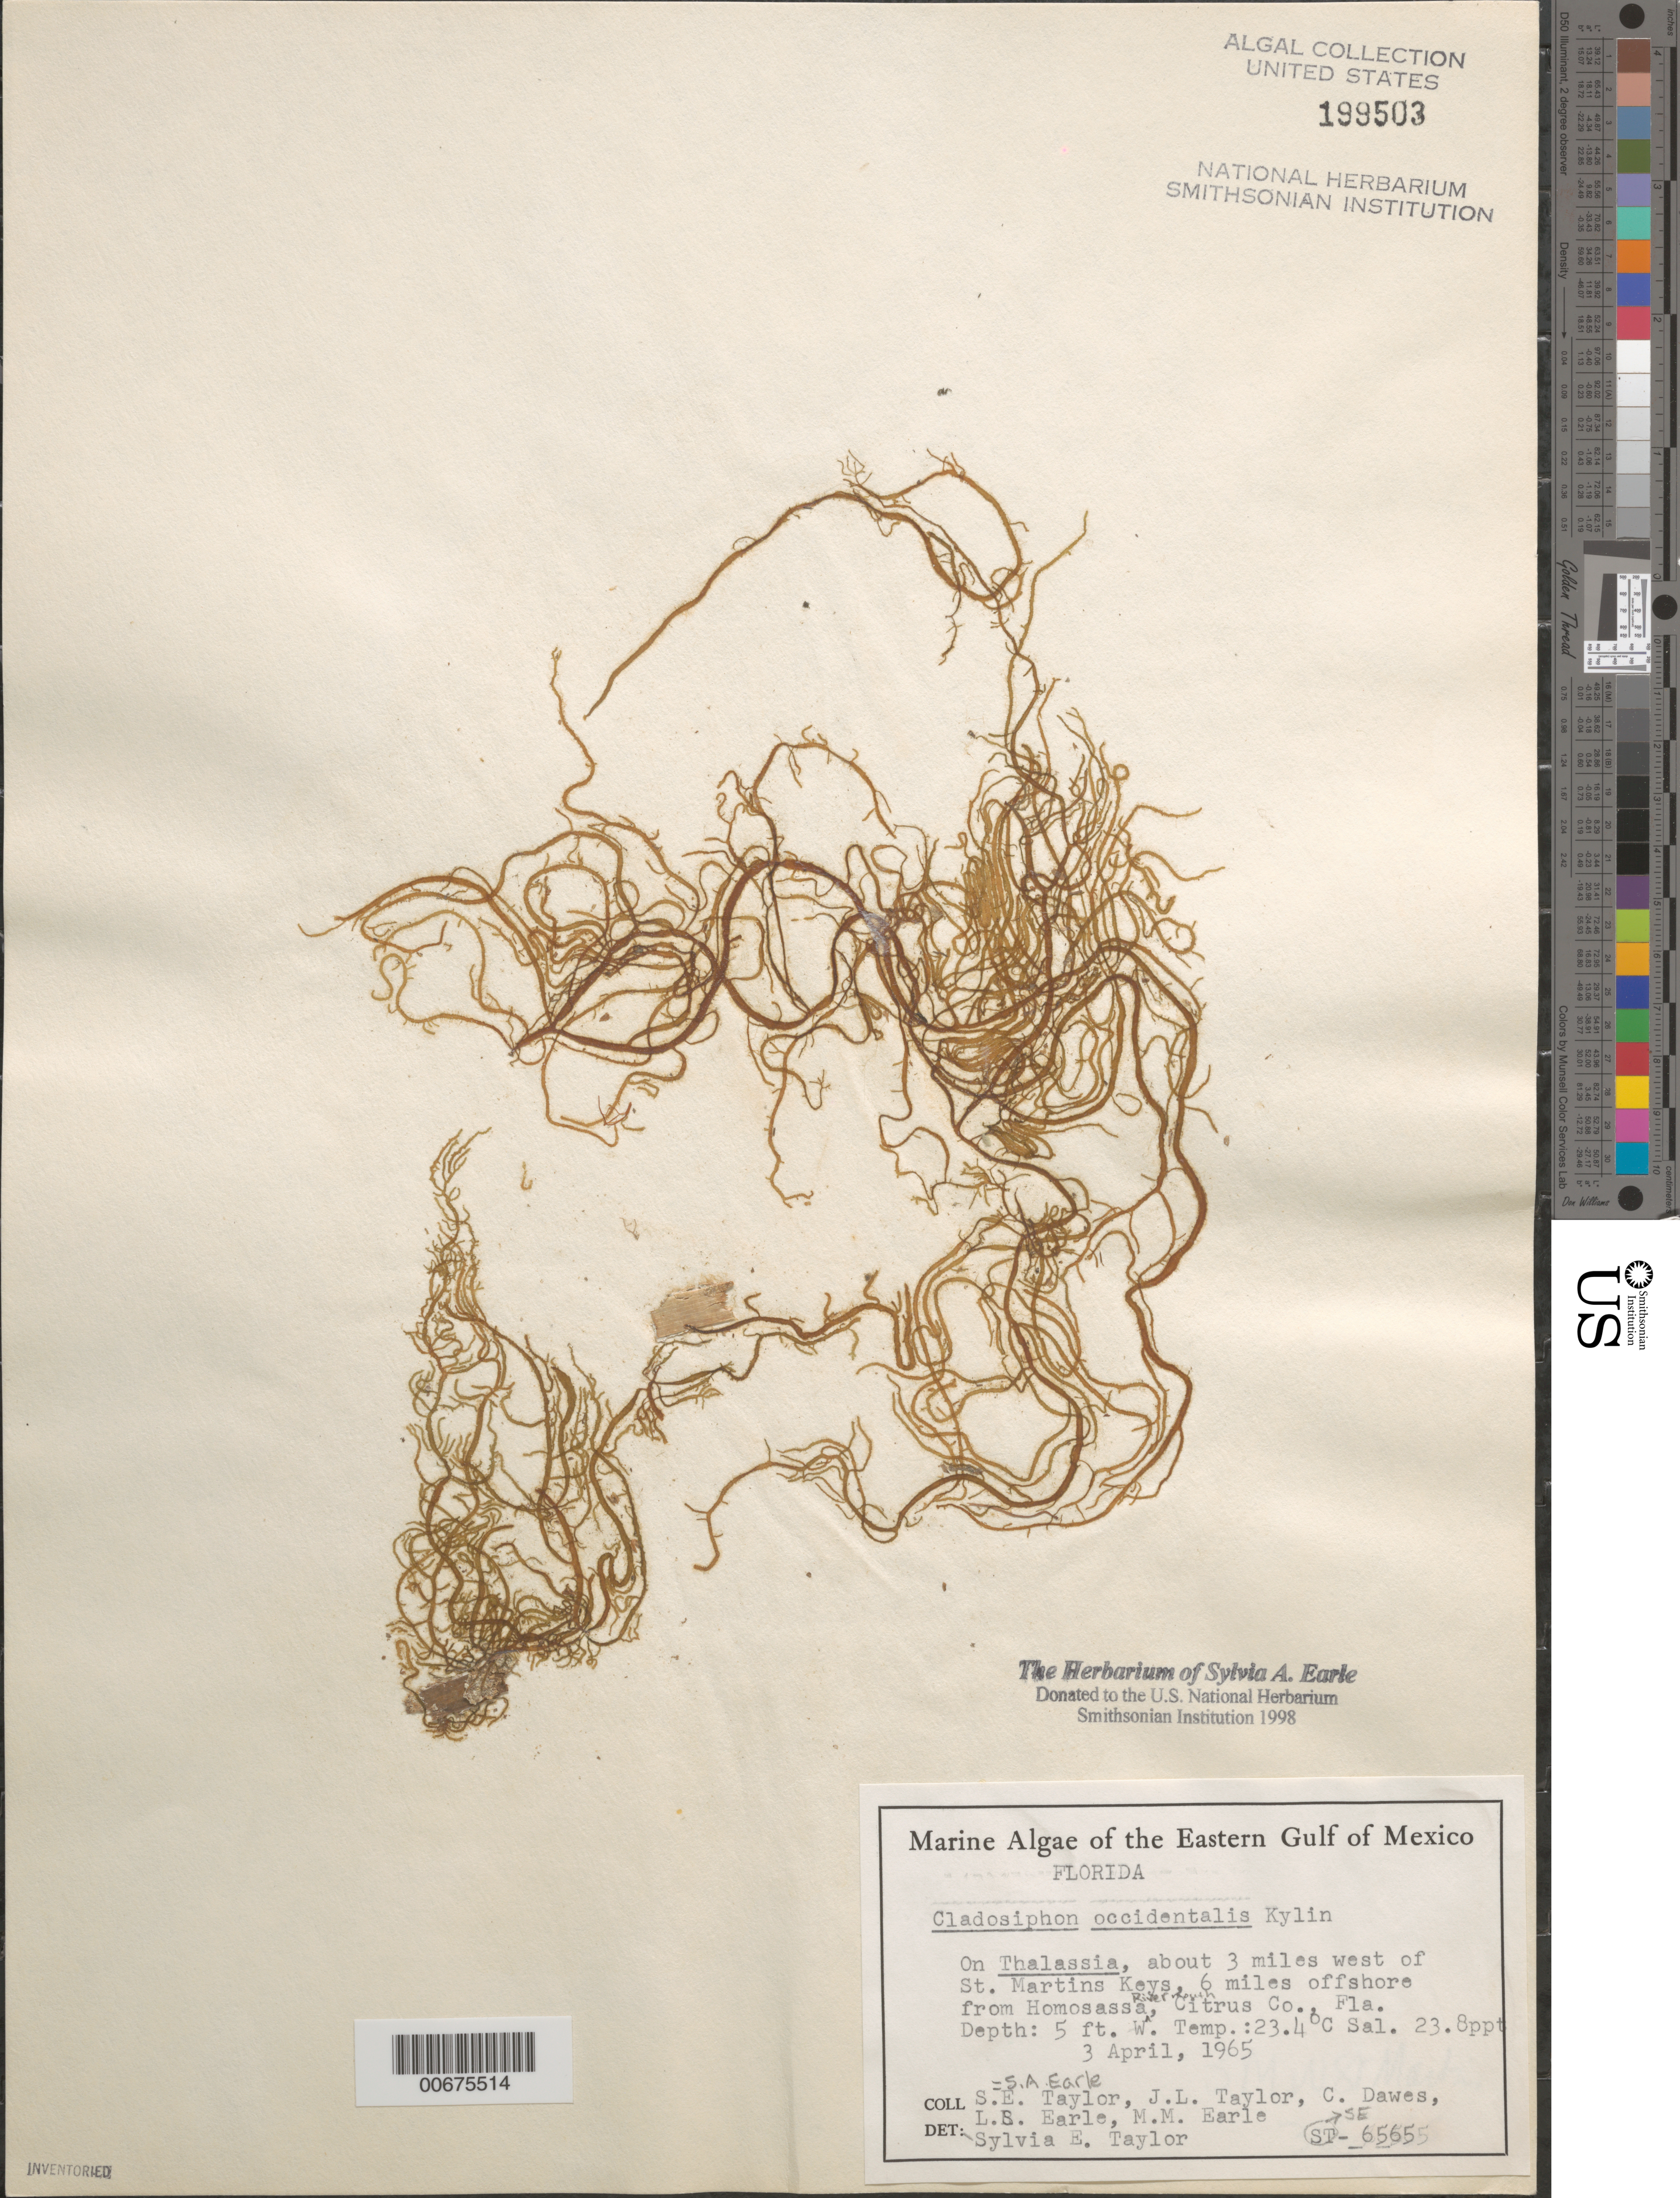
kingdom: Chromista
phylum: Ochrophyta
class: Phaeophyceae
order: Ectocarpales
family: Chordariaceae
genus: Cladosiphon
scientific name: Cladosiphon occidentalis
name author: Kylin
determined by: Earle, S. A.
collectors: S. A. Earle, J. L. Taylor, C. Dawes, L. Earle & M. Earle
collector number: SE 6565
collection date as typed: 03 Apr 1965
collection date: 1965-04-03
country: United States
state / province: Florida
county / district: Citrus County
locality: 6 miles off Homosassa River mouth, ca. 3 miles west of St. Martins Keys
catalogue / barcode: US 199503